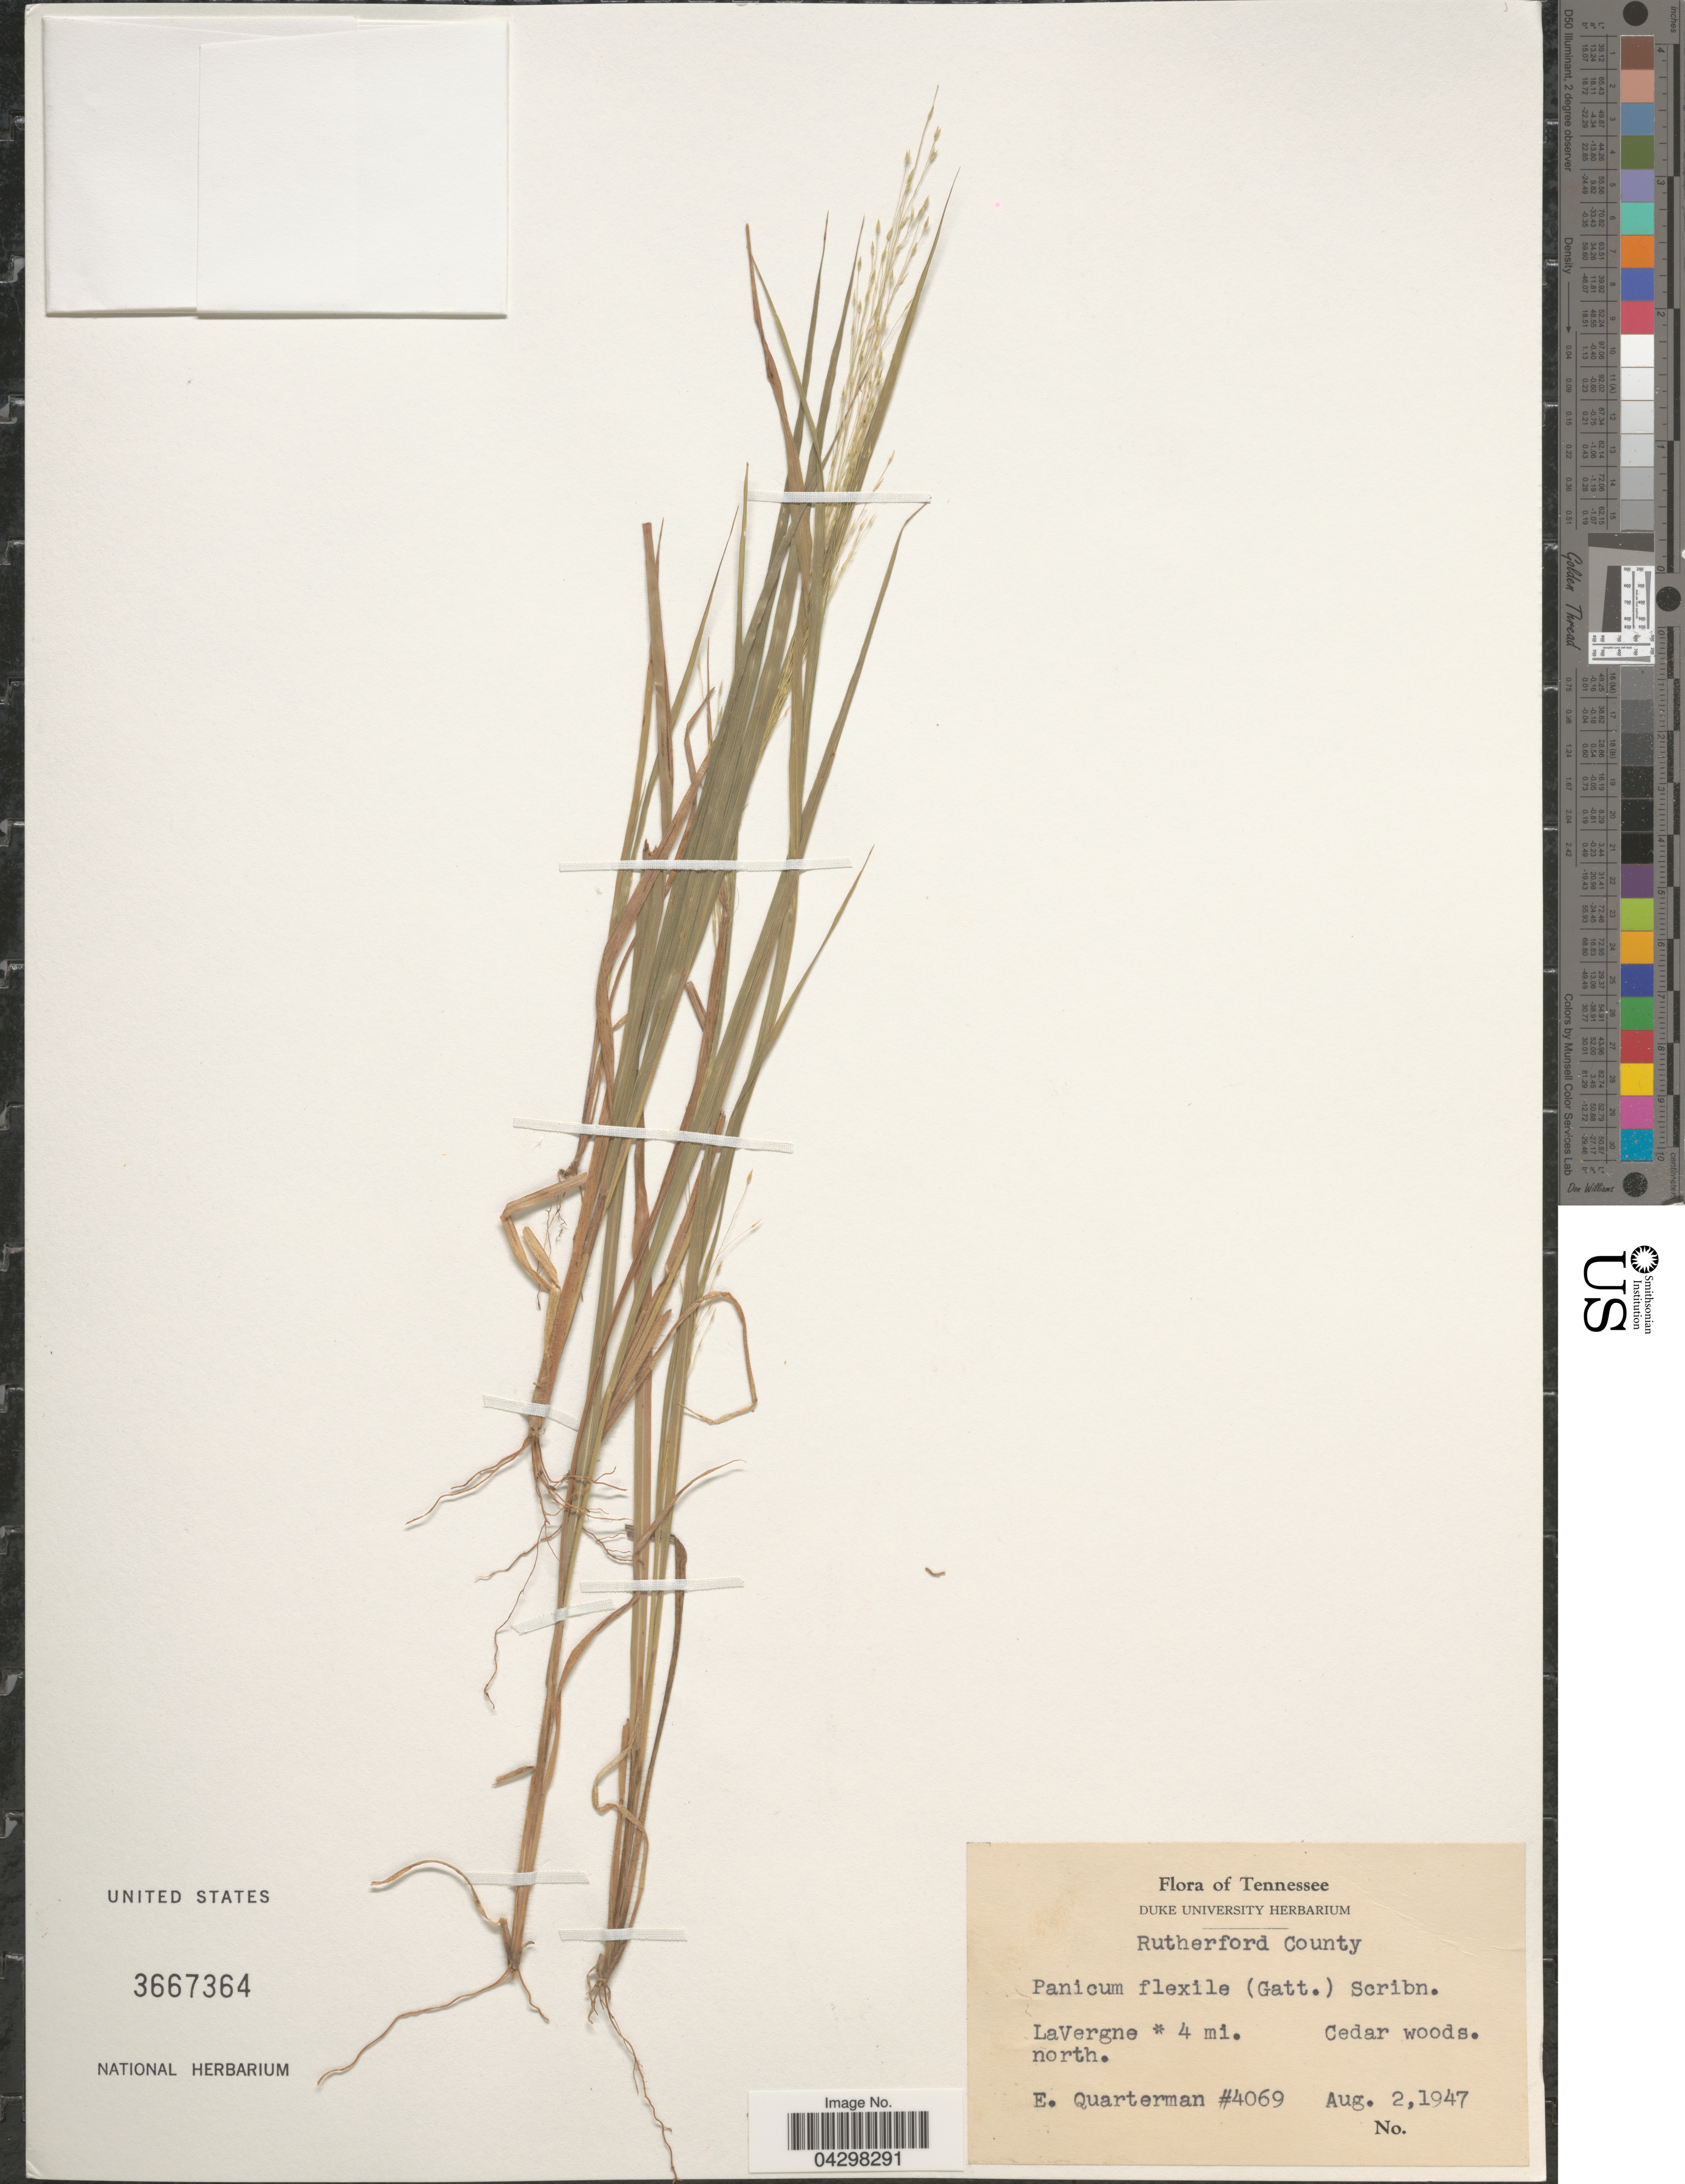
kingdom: Plantae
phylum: Tracheophyta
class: Liliopsida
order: Poales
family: Poaceae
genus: Panicum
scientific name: Panicum flexile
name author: (Gatt.) Scribn.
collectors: E. Quarterman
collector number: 4069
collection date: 1947-08-02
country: United States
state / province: Tennessee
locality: Rutherford County. LaVergne 4 mi. north. Cedar woods.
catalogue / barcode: US 3667364